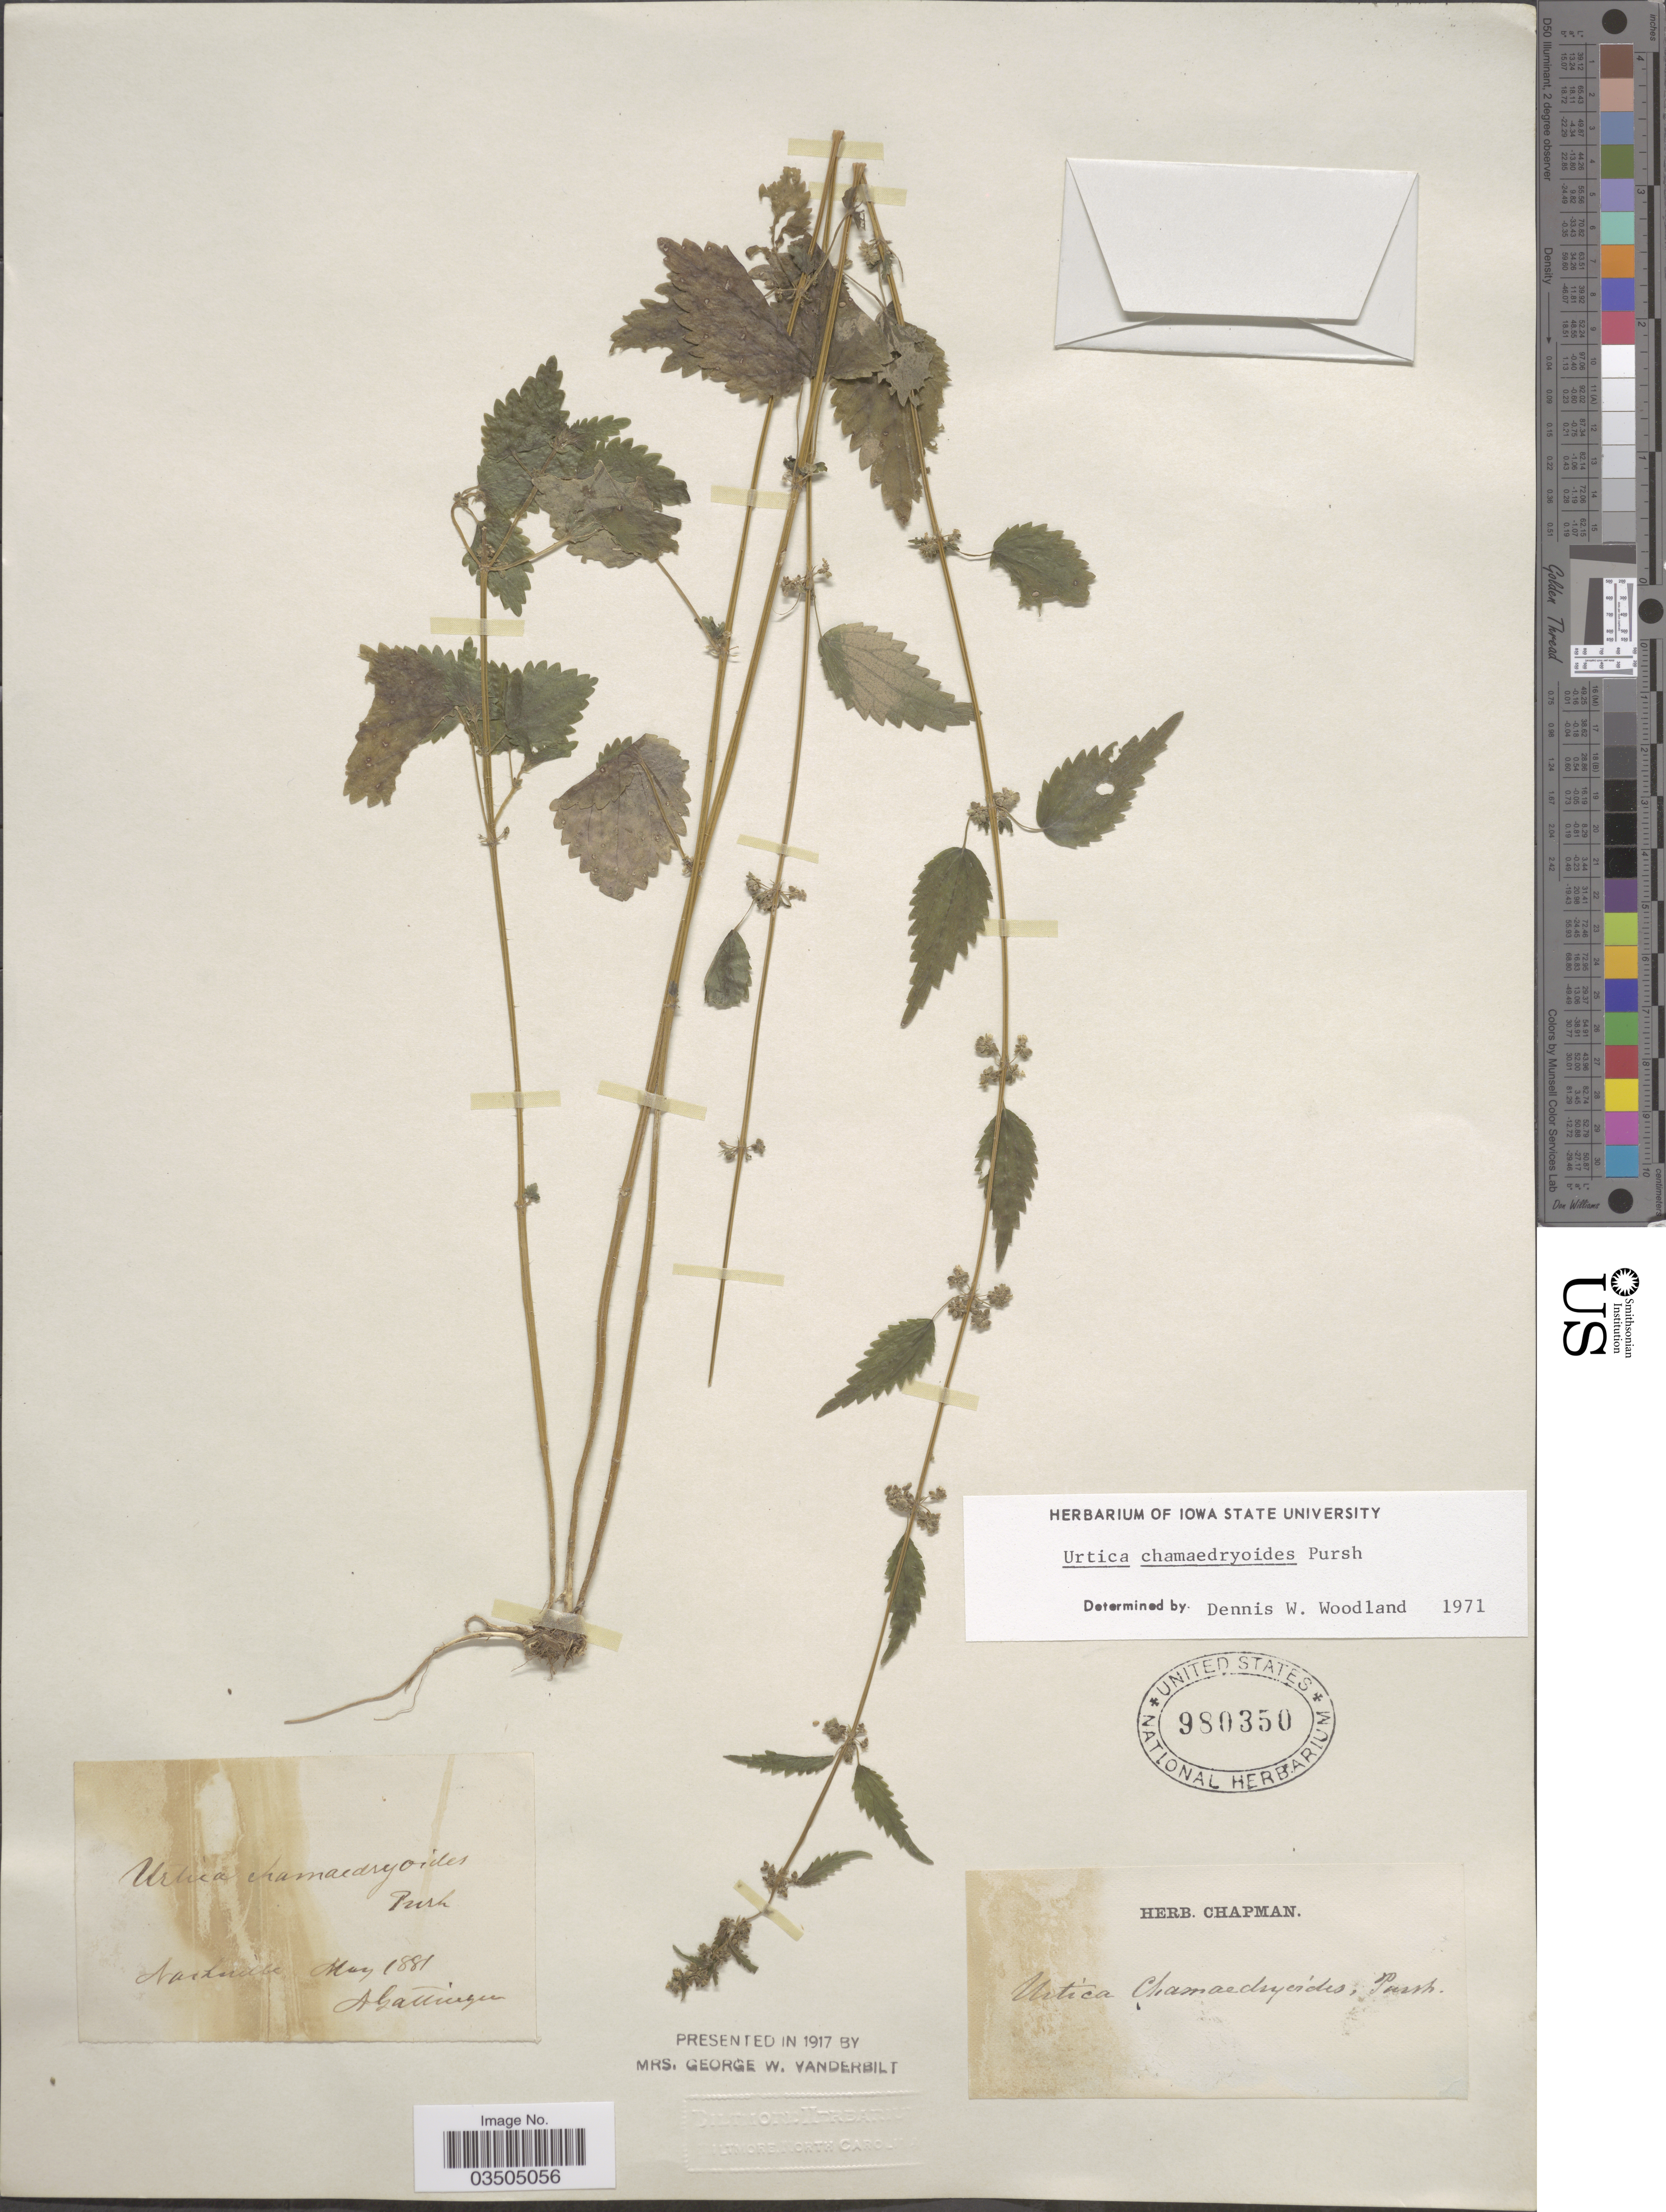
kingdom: Plantae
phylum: Tracheophyta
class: Magnoliopsida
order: Rosales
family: Urticaceae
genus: Urtica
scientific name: Urtica chamaedryoides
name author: Pursh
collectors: A. Gattinger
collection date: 1881-05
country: United States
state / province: Tennessee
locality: Nashville.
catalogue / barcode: US 980350